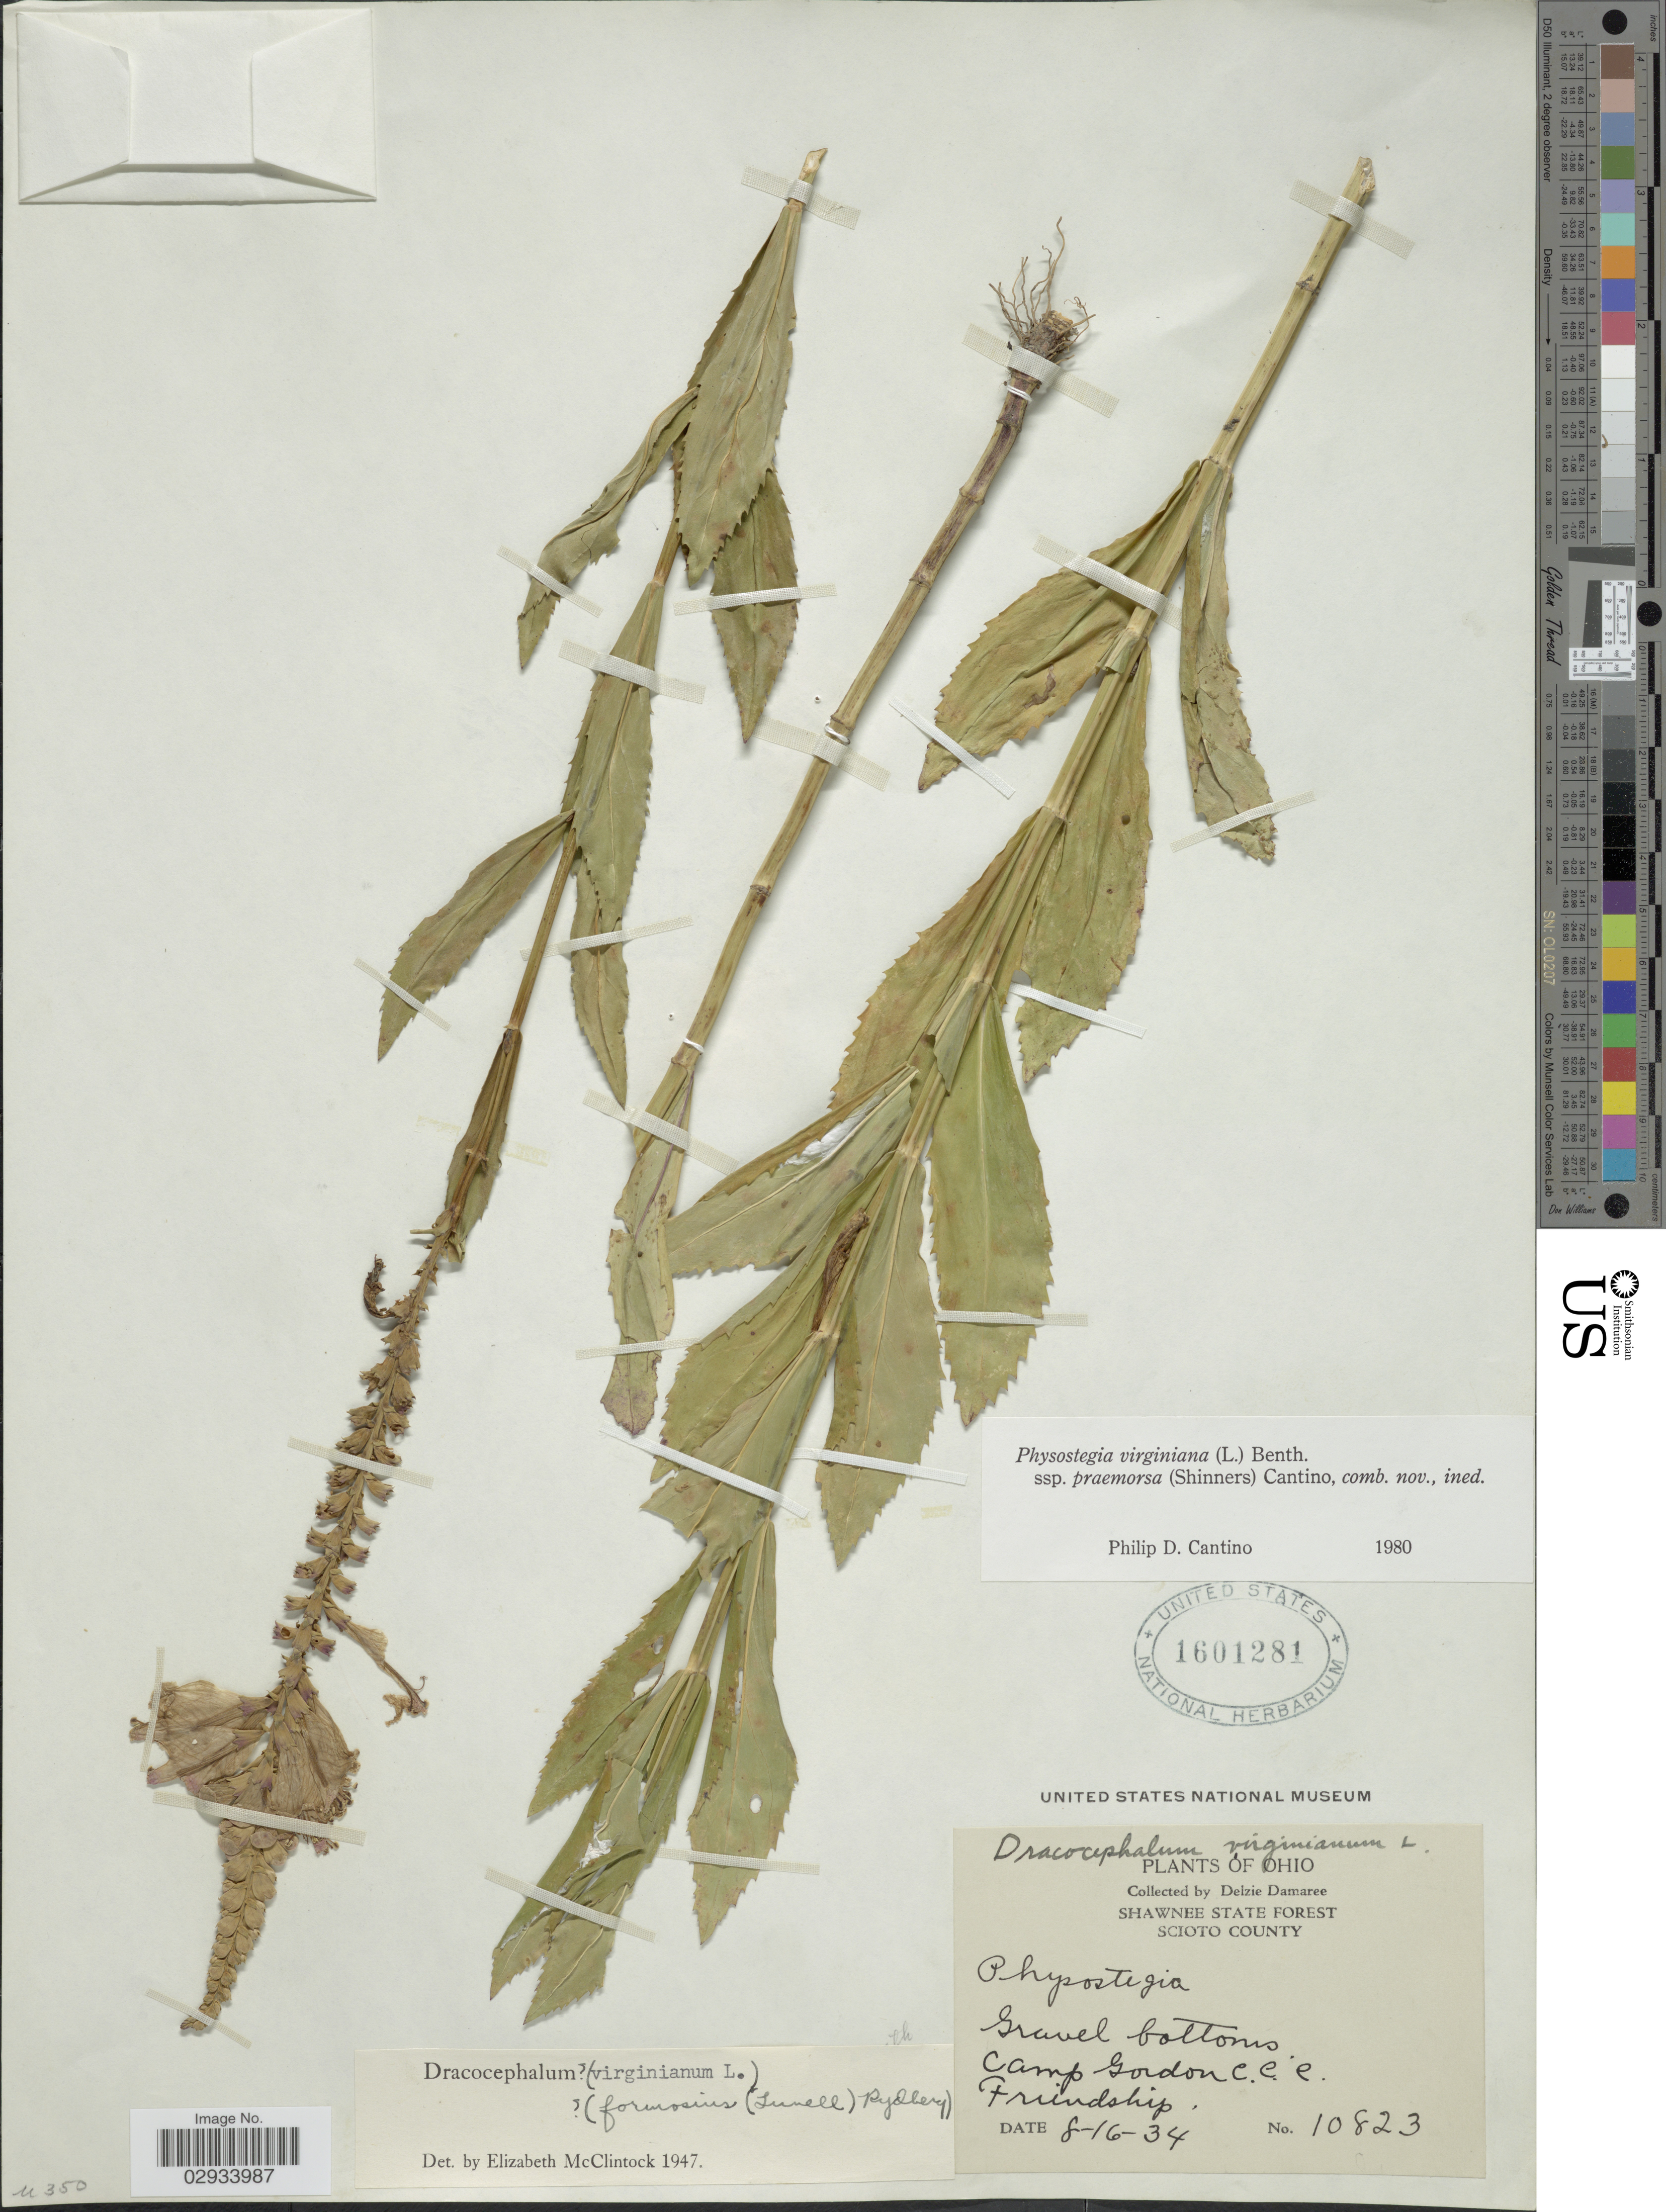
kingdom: Plantae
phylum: Tracheophyta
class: Magnoliopsida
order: Lamiales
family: Lamiaceae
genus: Physostegia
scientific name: Physostegia virginiana subsp. praemorsa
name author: (Shinners) P.D. Cantino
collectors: D. Demaree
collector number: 10823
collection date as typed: Transcribed d/m/y: 16/8/34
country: United States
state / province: Ohio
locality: Shawnee State Forest, Scioto County, Camp Gordon C.C.C., Friendship.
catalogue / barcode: US 1601281